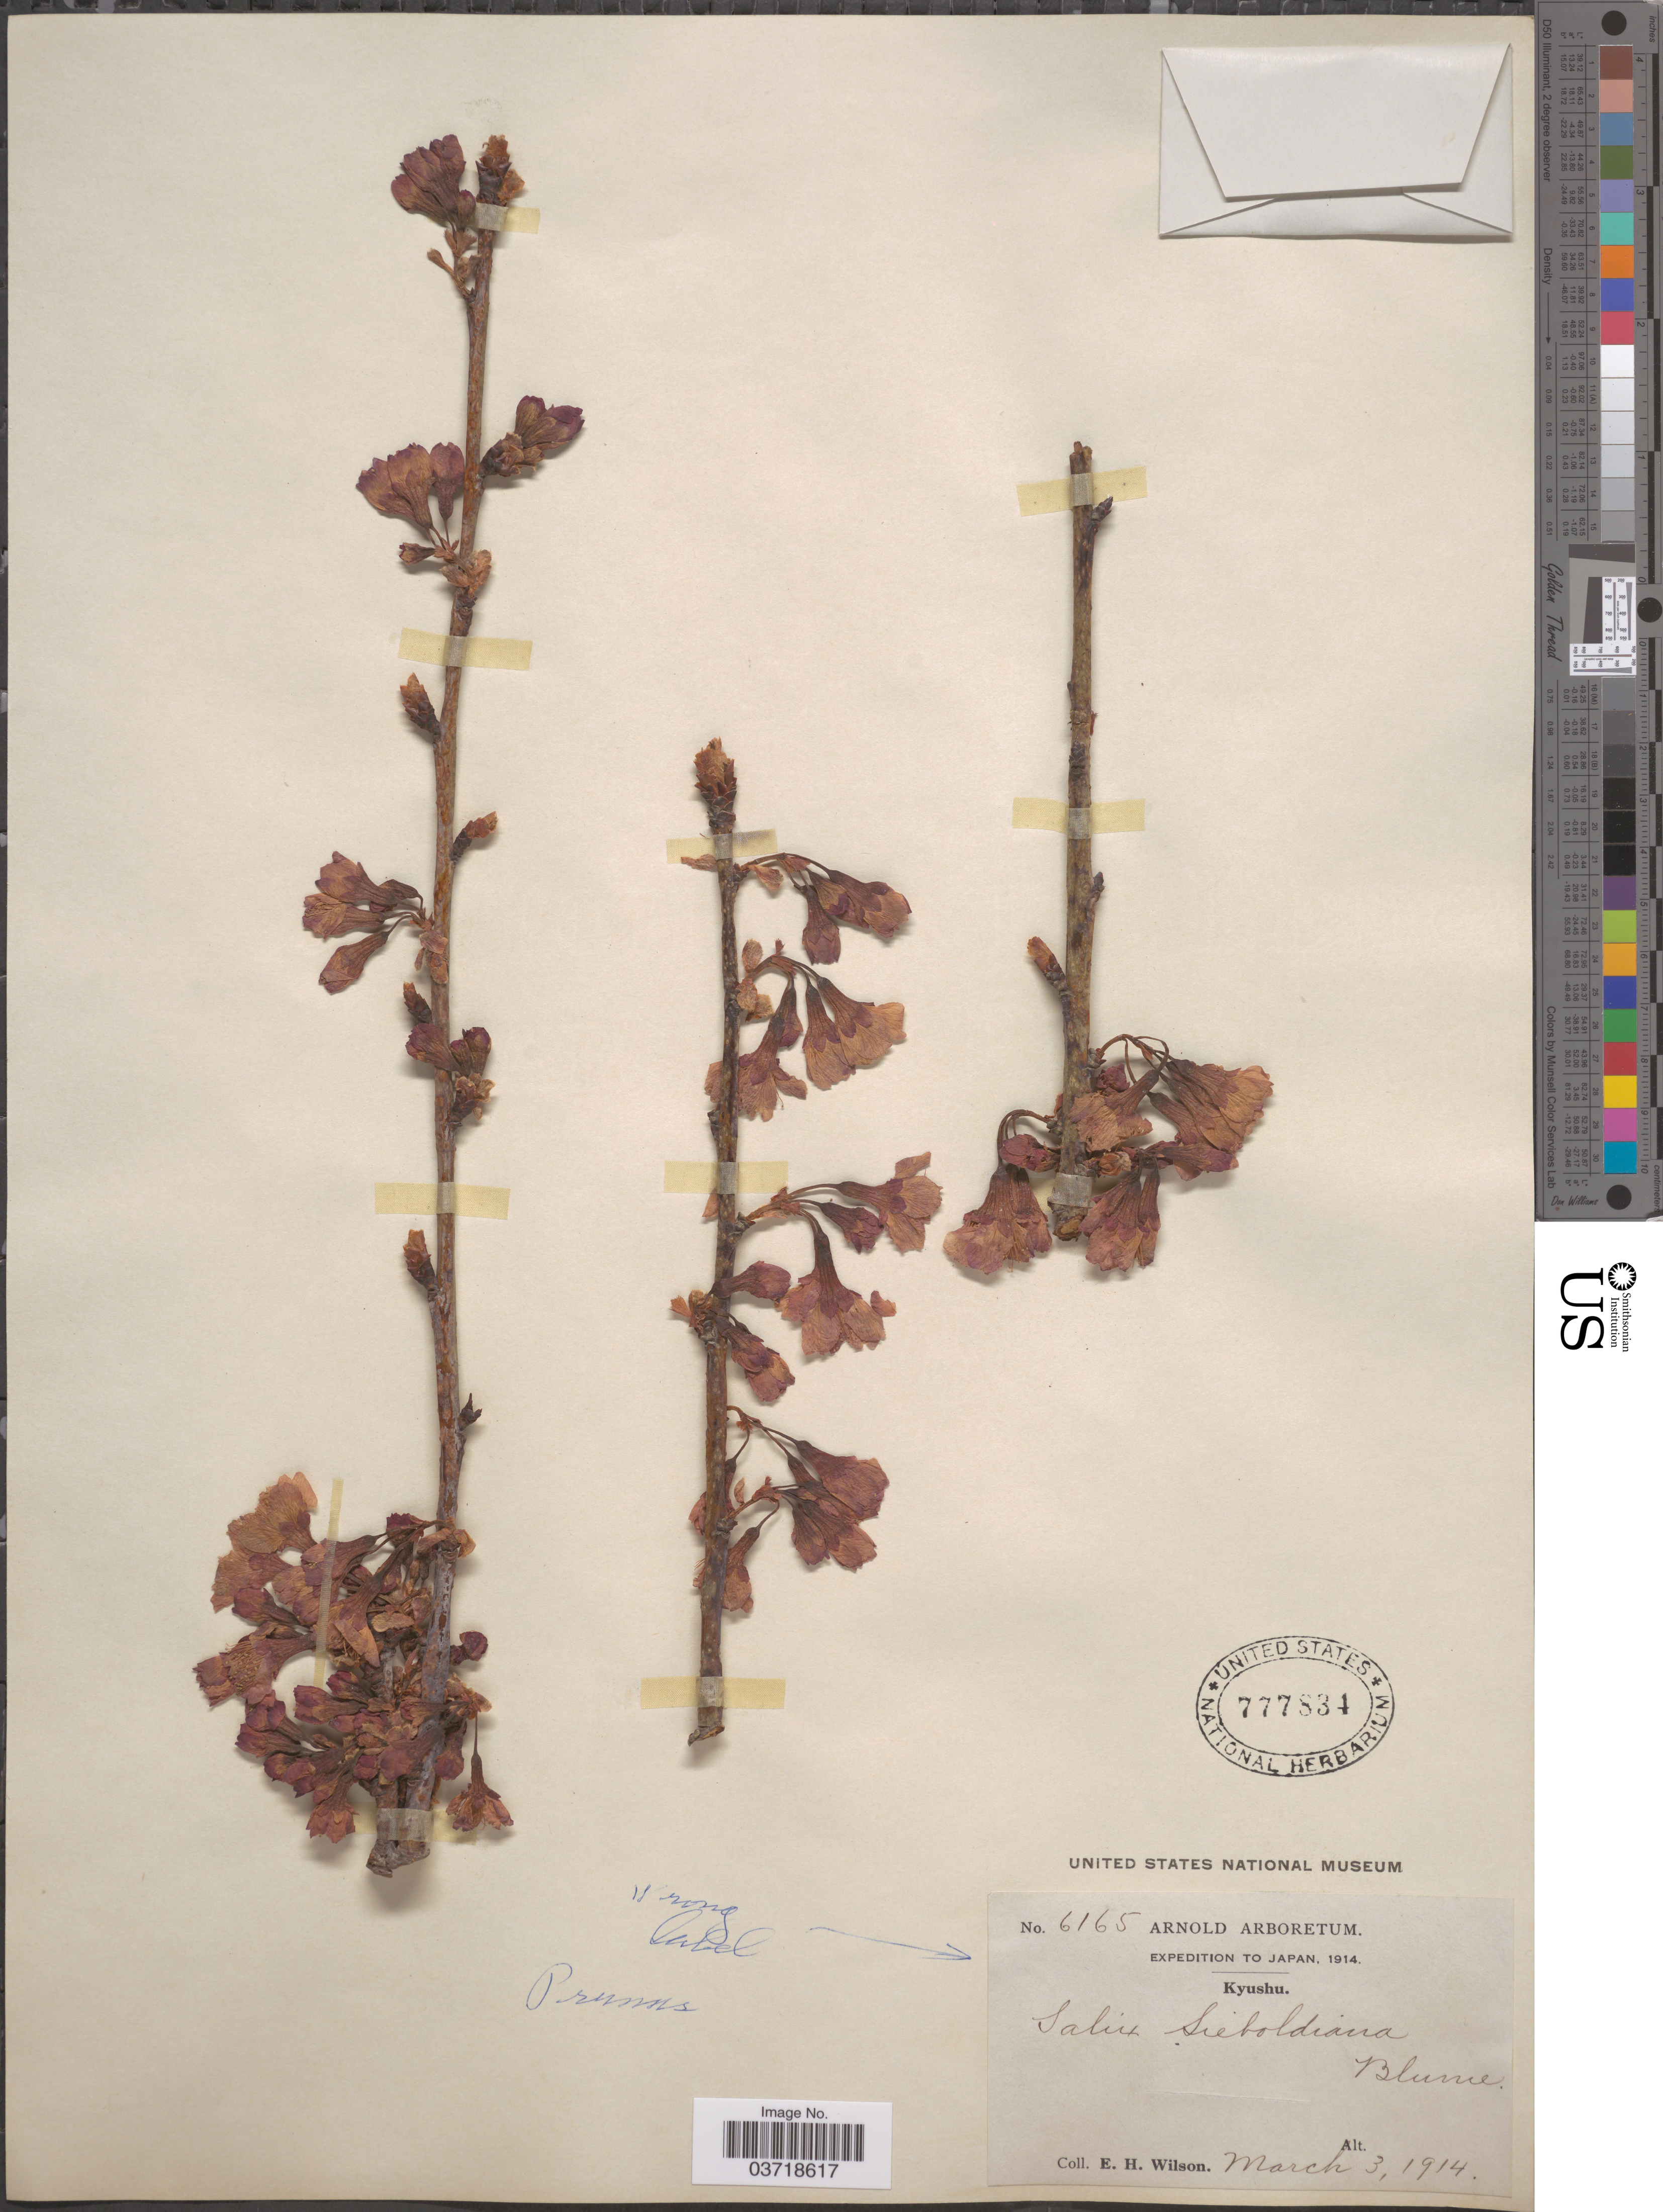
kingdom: Plantae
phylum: Tracheophyta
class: Magnoliopsida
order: Rosales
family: Rosaceae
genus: Prunus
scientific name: Prunus sp.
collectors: E. Wilson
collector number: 6165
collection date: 1914-03-03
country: Japan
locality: Kyushu.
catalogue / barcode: US 777834